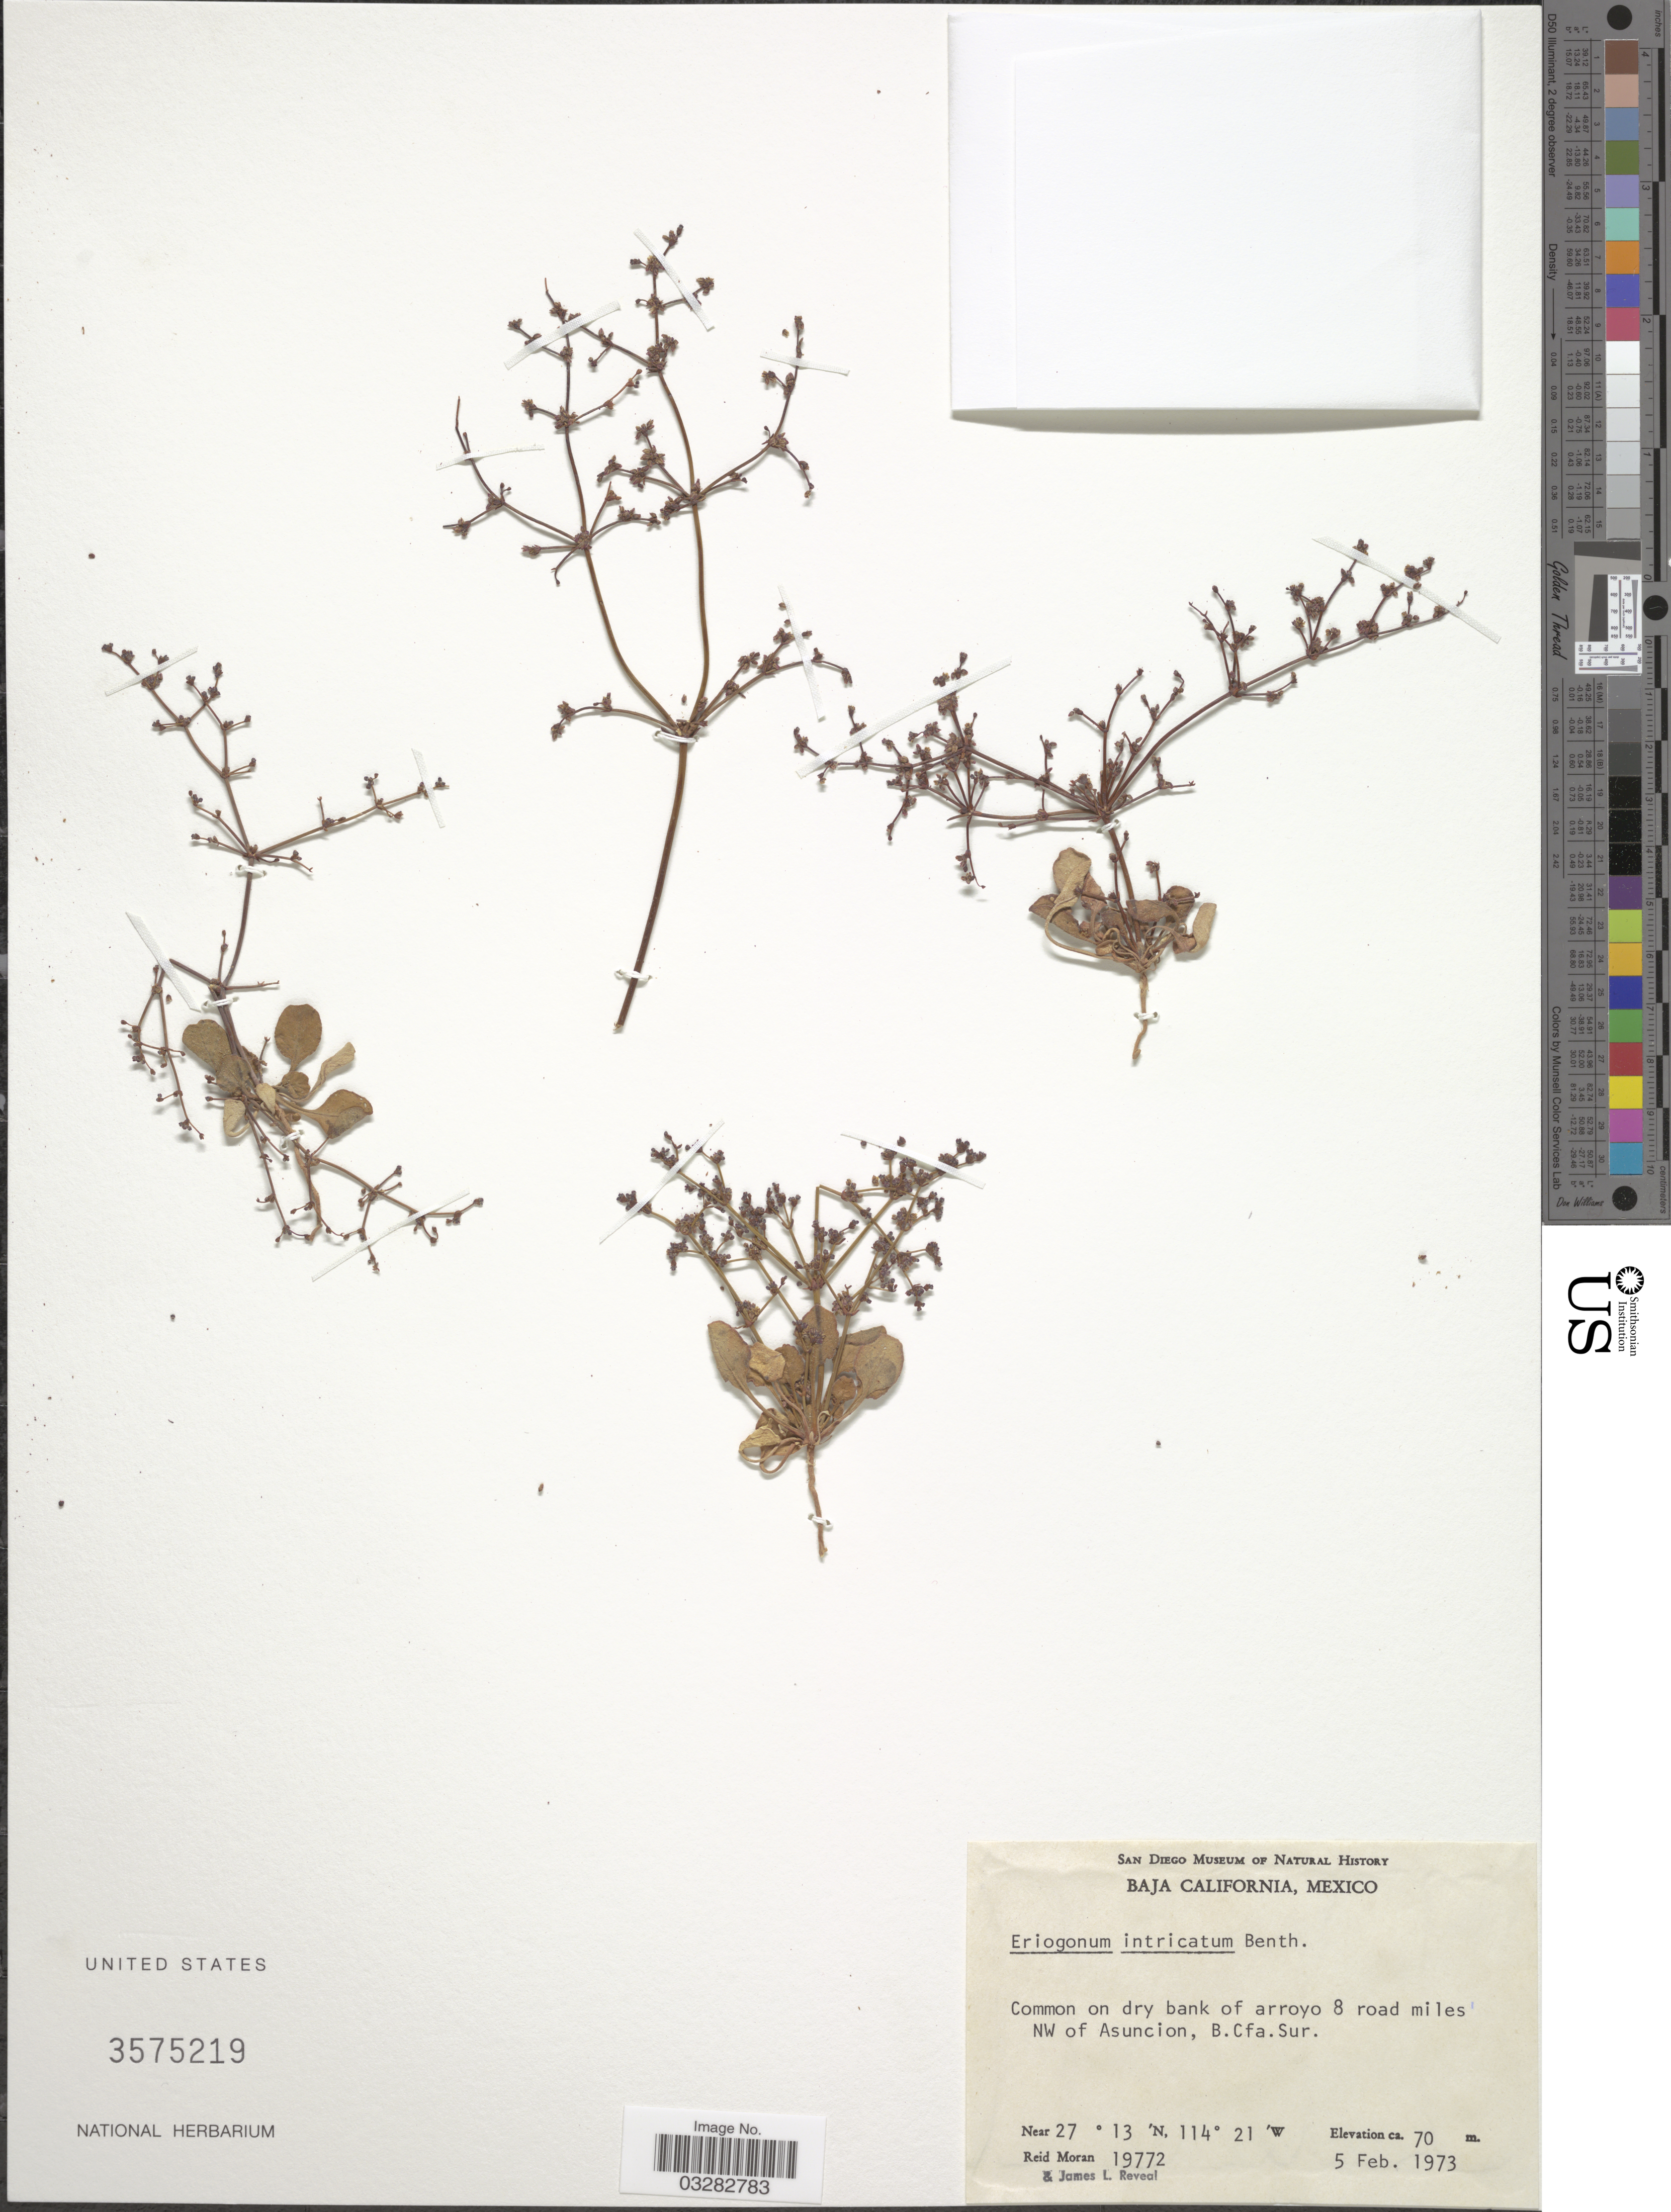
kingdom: Plantae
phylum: Tracheophyta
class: Magnoliopsida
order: Caryophyllales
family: Polygonaceae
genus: Eriogonum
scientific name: Eriogonum intricatum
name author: Benth.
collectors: R. V. Moran & J. L. Reveal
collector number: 19772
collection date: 1973-02-05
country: Mexico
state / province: Baja California Sur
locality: Arroyo 8 road miles NW of Asuncion.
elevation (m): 70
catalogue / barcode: US 3575219